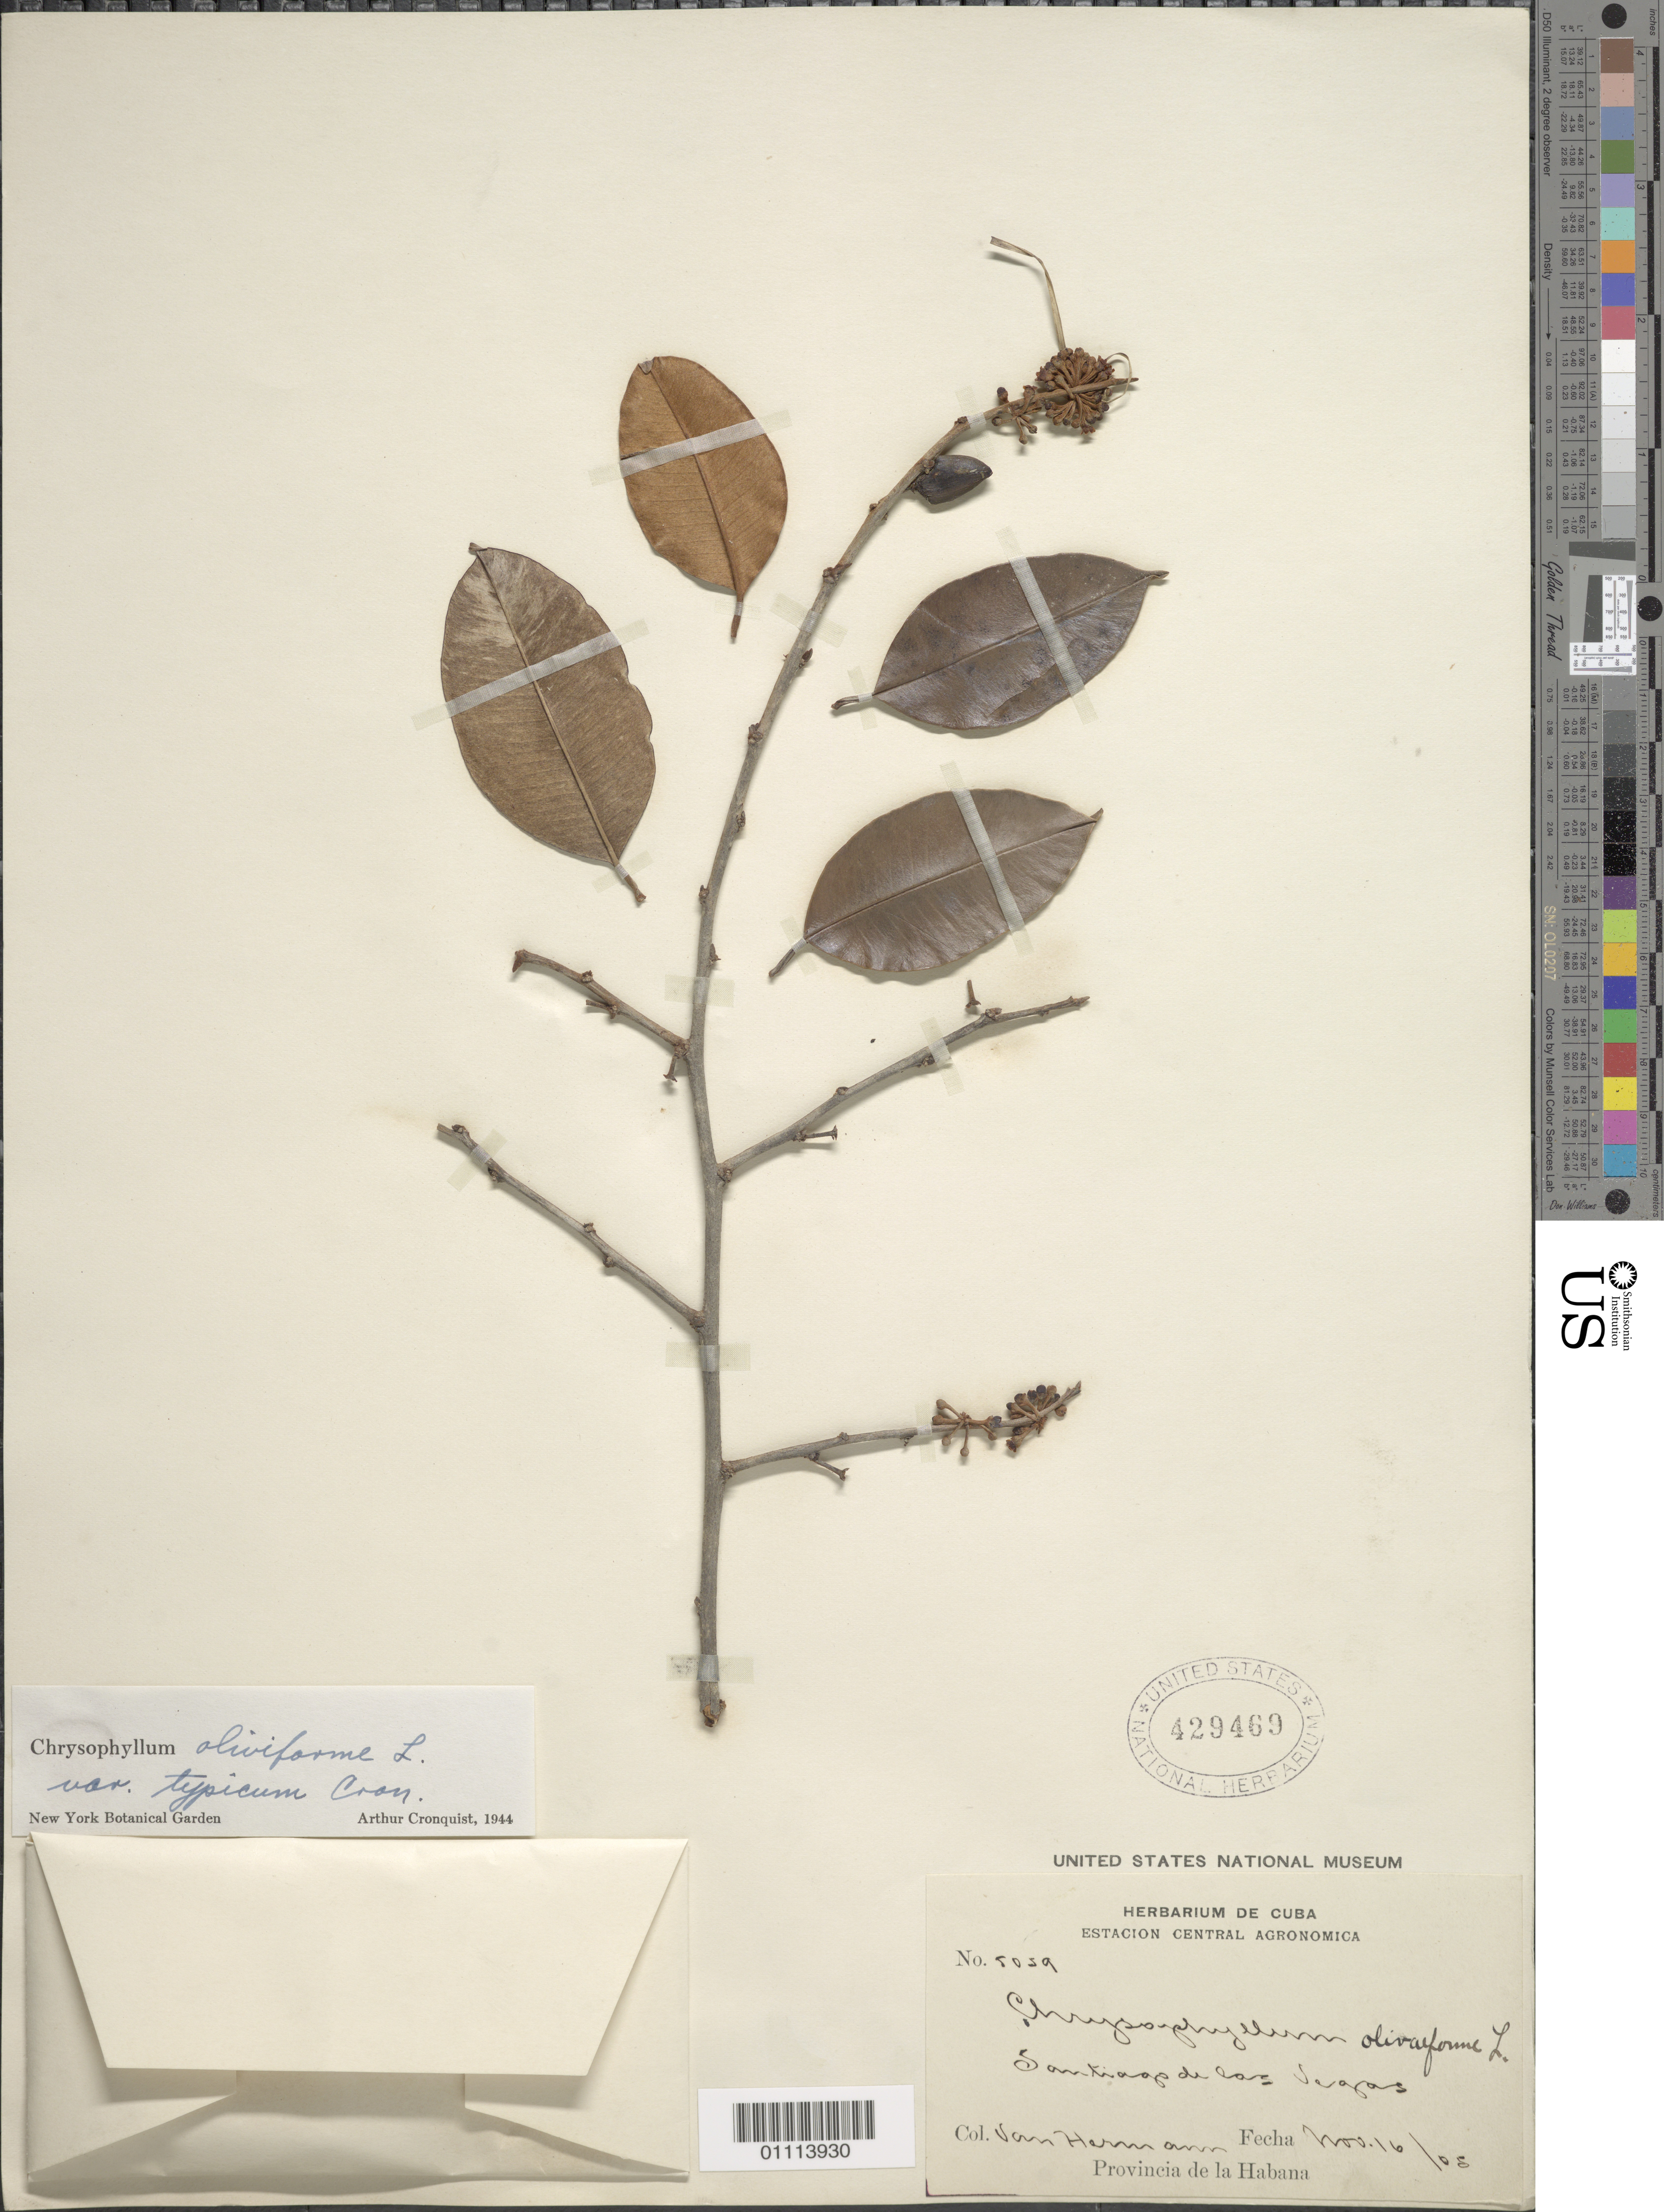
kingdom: Plantae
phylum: Tracheophyta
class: Magnoliopsida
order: Ericales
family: Sapotaceae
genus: Chrysophyllum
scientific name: Chrysophyllum oliviforme var. typicum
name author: Cronq.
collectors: H. A. Van Hermann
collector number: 5059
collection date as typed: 16 Nov 1905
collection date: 1905-11-16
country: Cuba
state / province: La Habana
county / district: Municipio Boyeros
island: Cuba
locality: Santiago de las Vegas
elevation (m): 97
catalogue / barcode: US 429469